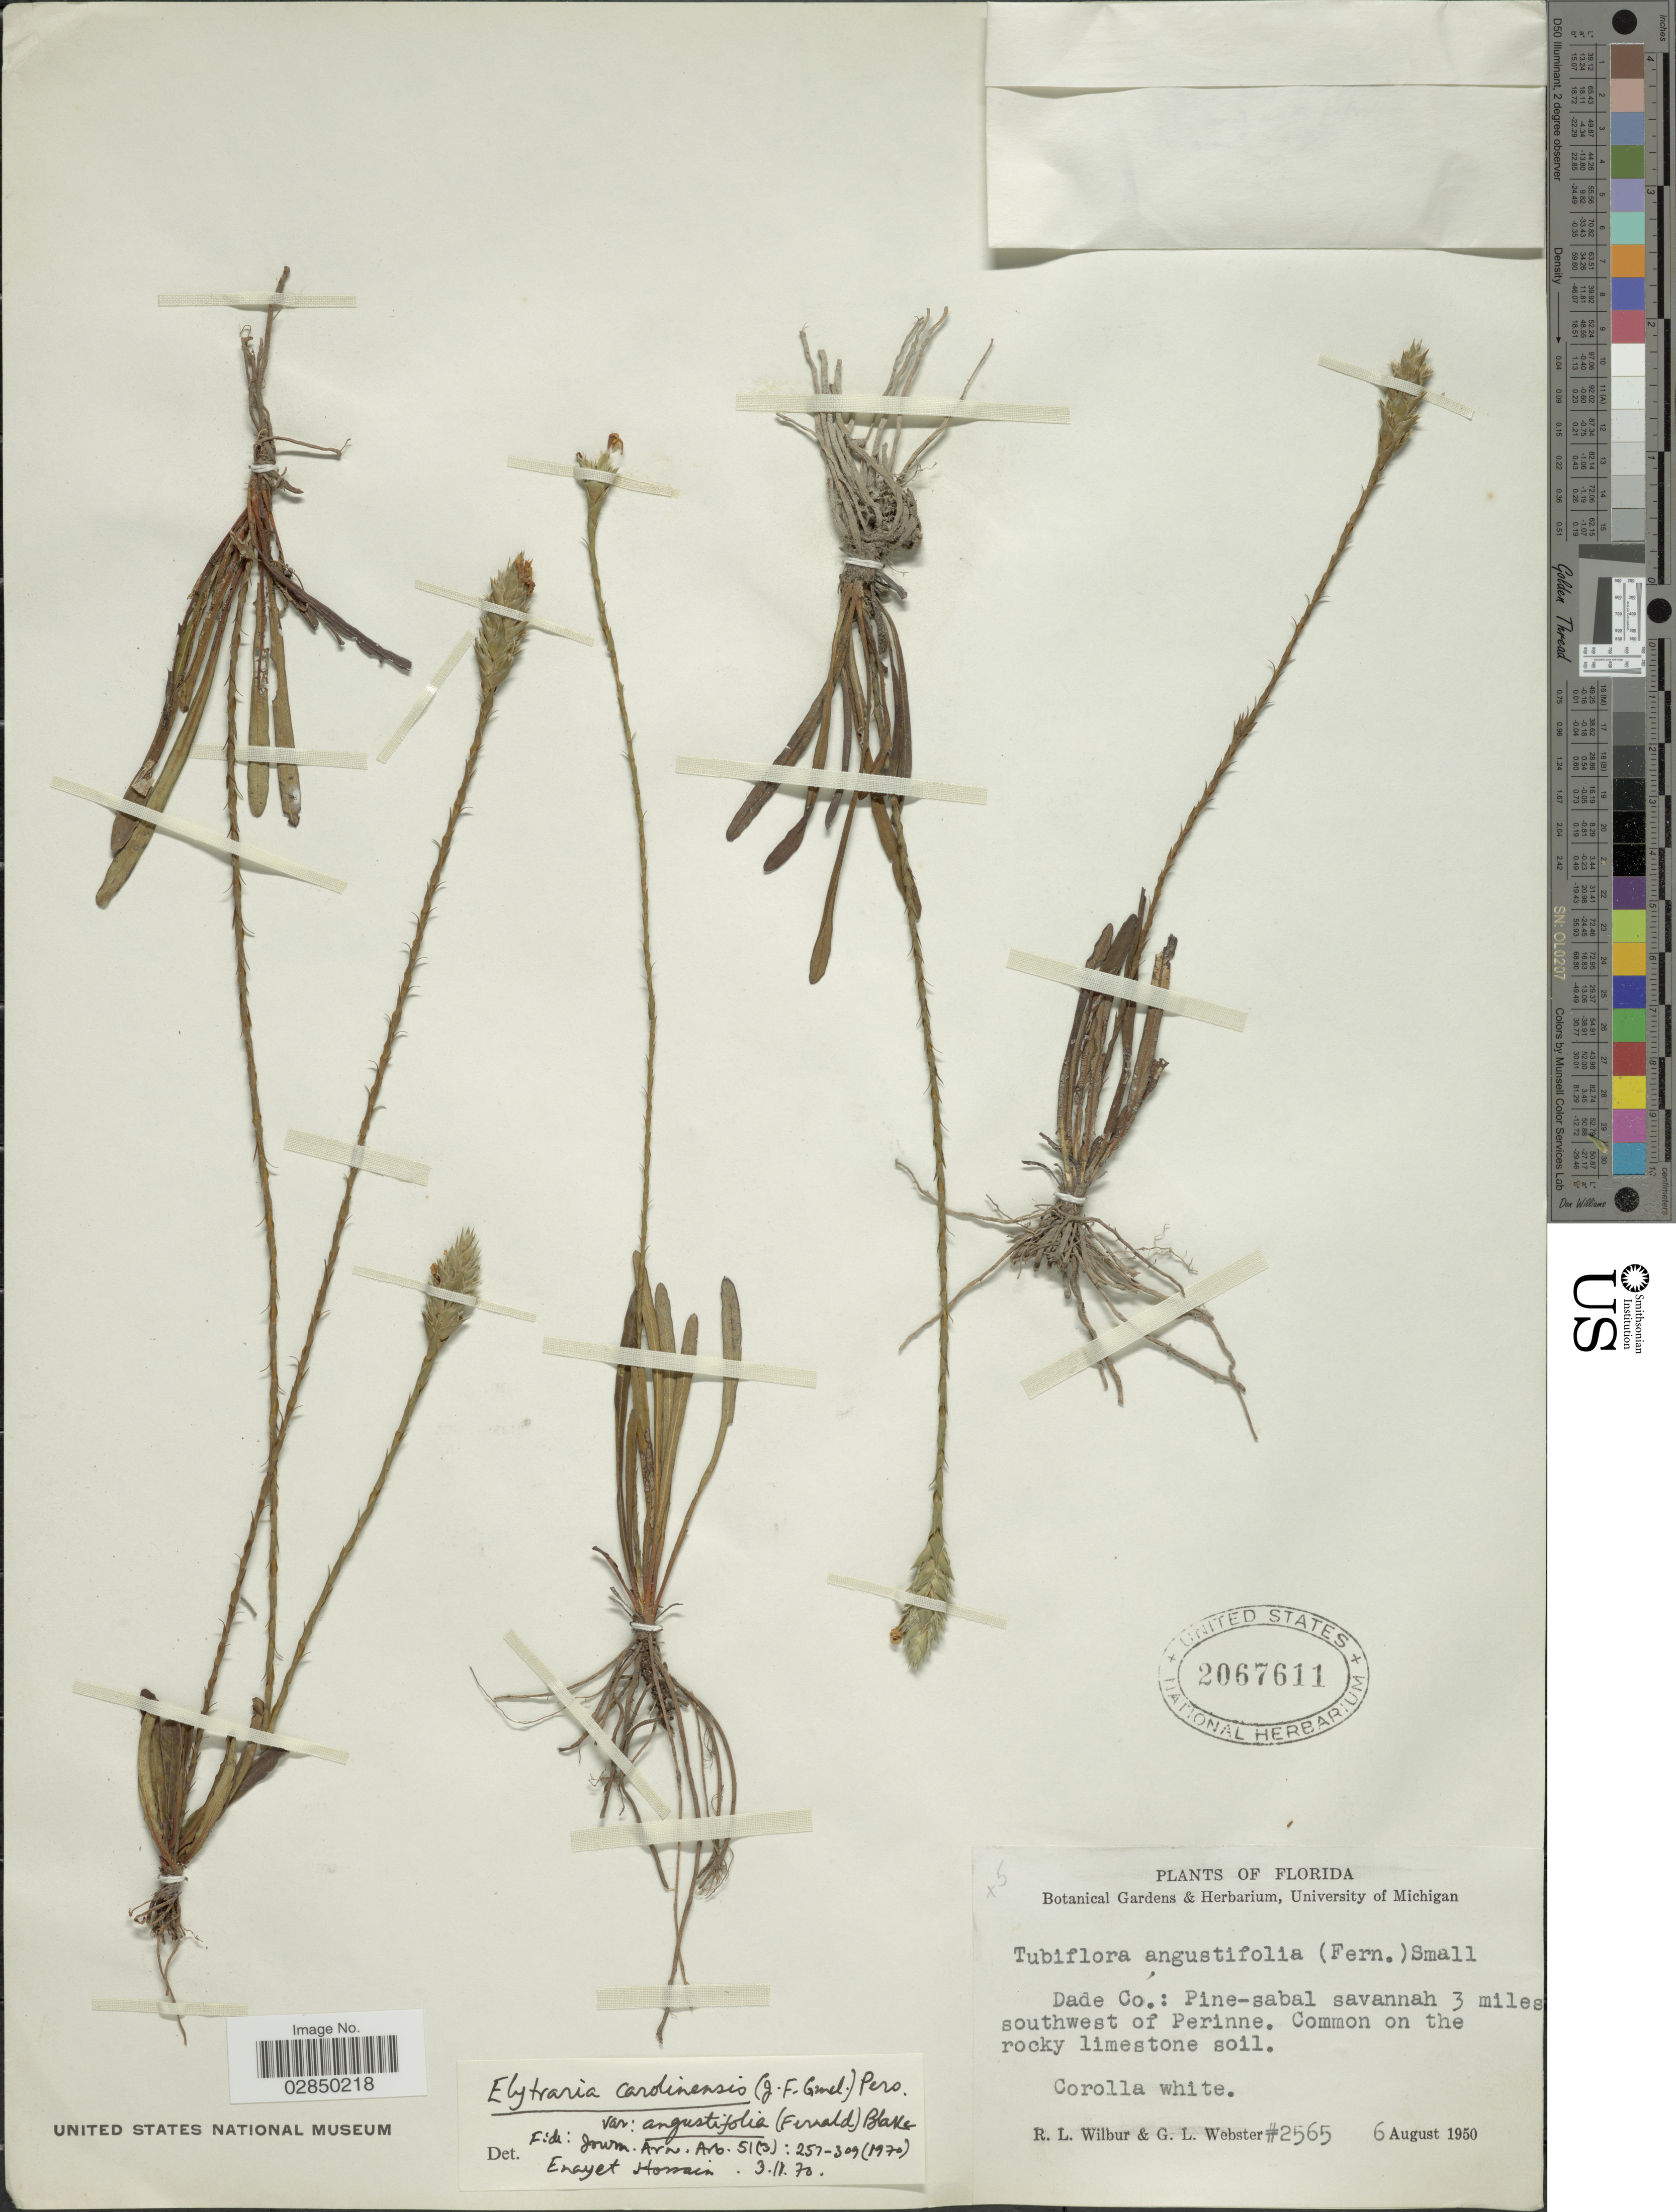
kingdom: Plantae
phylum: Tracheophyta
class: Magnoliopsida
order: Lamiales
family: Acanthaceae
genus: Elytraria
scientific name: Elytraria angustifolia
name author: (Fernald) Leonard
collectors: R. L. Wilbur & G. L. Webster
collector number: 2565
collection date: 1950-08-06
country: United States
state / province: Florida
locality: Dade Co.: 3 miles southwest of Perinne.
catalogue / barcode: US 2067611